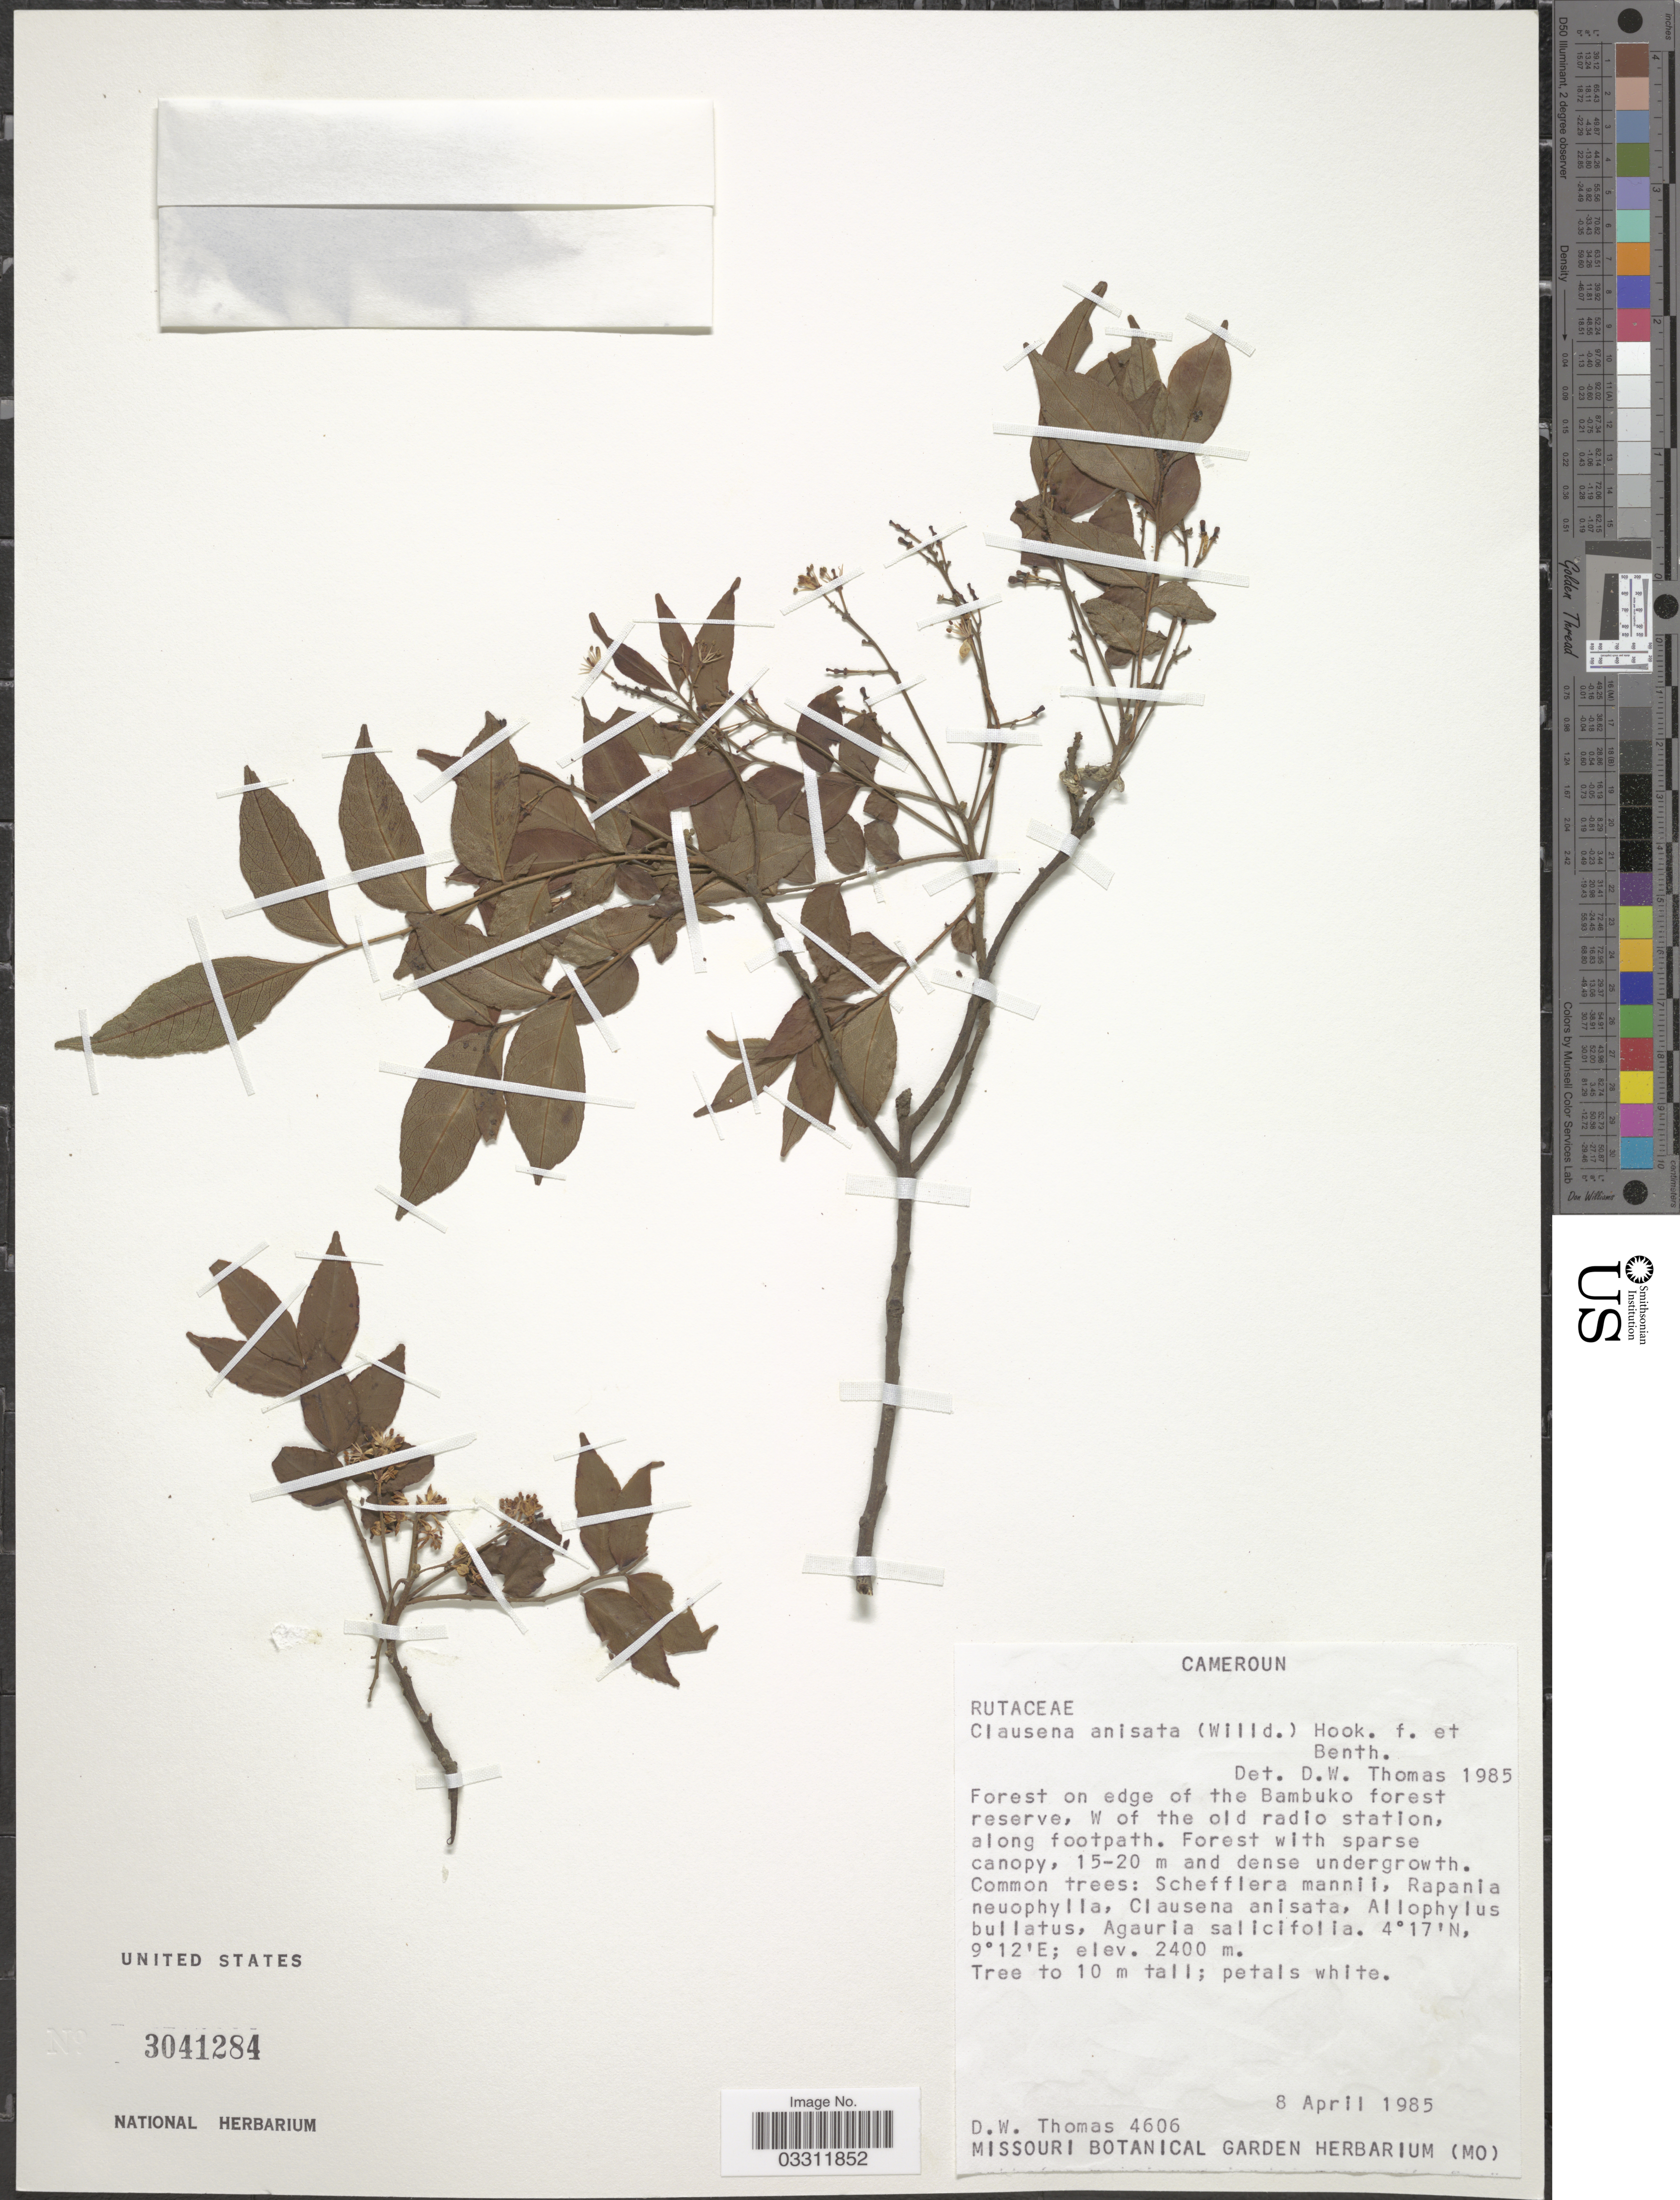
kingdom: Plantae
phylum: Tracheophyta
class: Magnoliopsida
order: Sapindales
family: Rutaceae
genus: Clausena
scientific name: Clausena anisata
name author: (Willd.) Benth.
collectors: D. W. Thomas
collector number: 4606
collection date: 1985-04-08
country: Cameroon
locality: Forest on edge of the Bambuko forest reserve, W of the old radio station, along footpath.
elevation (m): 2400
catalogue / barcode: US 3041284